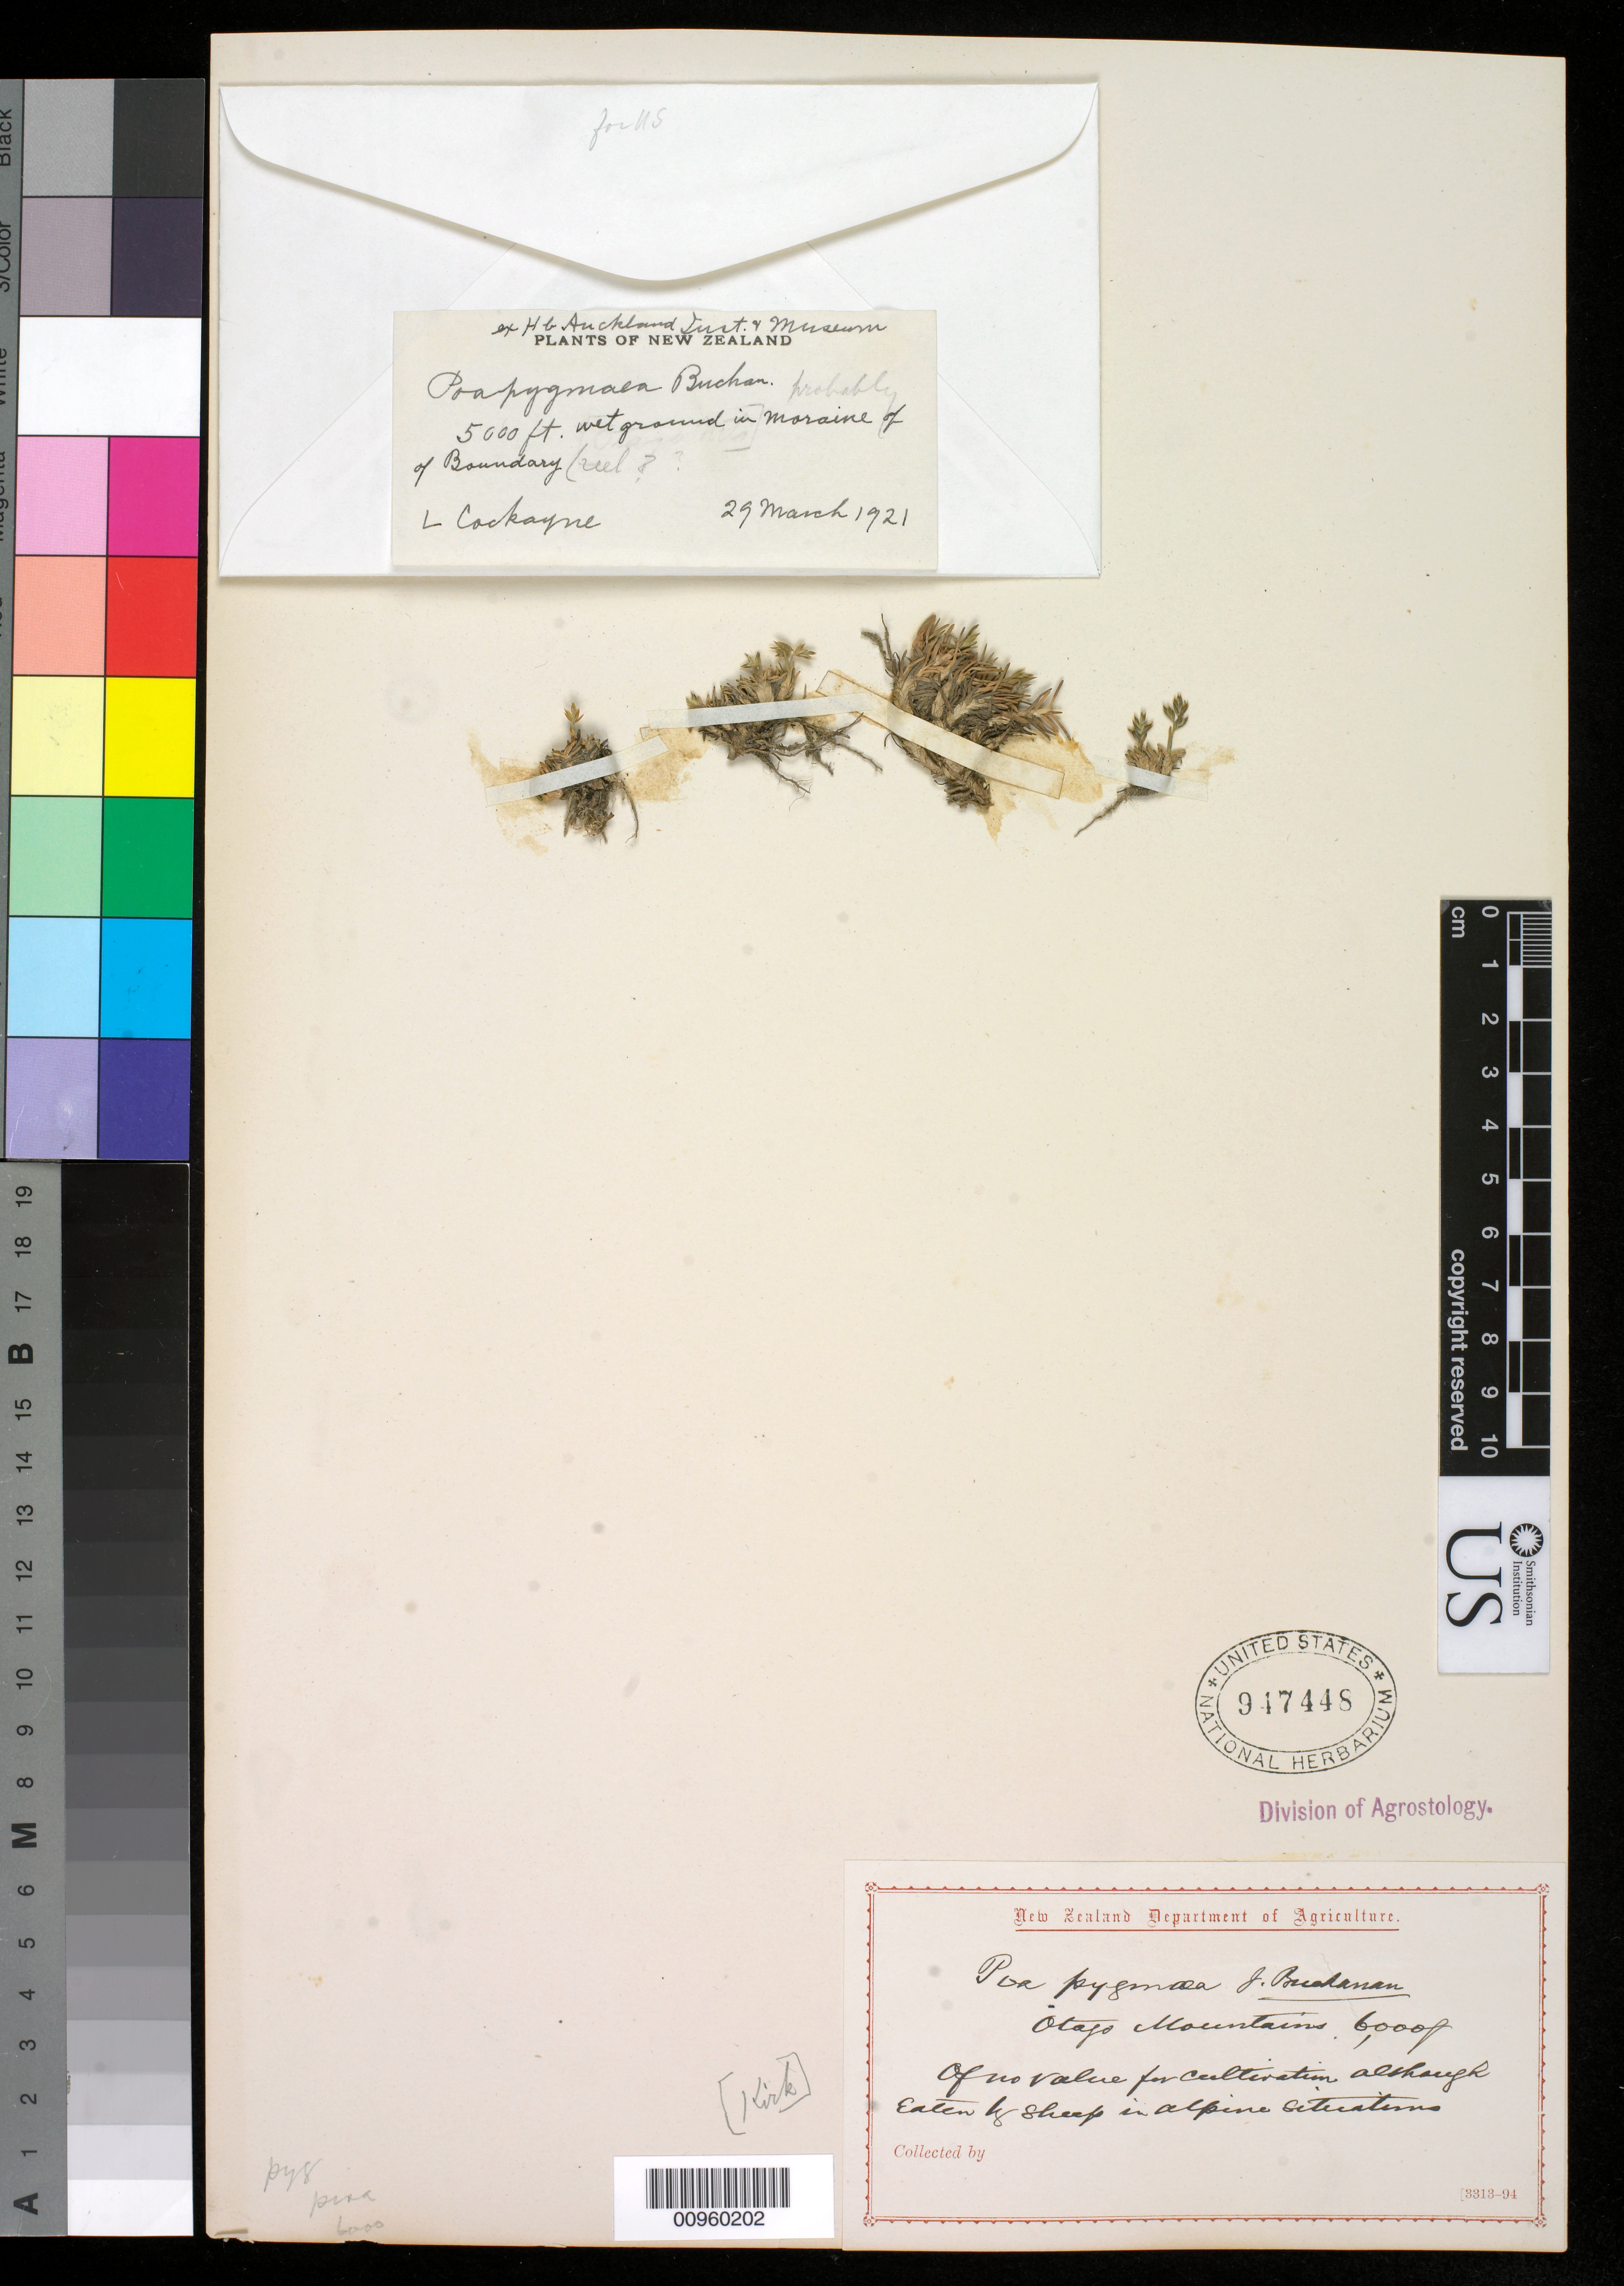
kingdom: Plantae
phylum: Tracheophyta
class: Liliopsida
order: Poales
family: Poaceae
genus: Poa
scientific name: Poa pygmaea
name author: Buchanan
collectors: T. Kirk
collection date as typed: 1828 to 1898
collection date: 1828/1898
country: New Zealand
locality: Otago mountains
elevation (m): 1829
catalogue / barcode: US 947448